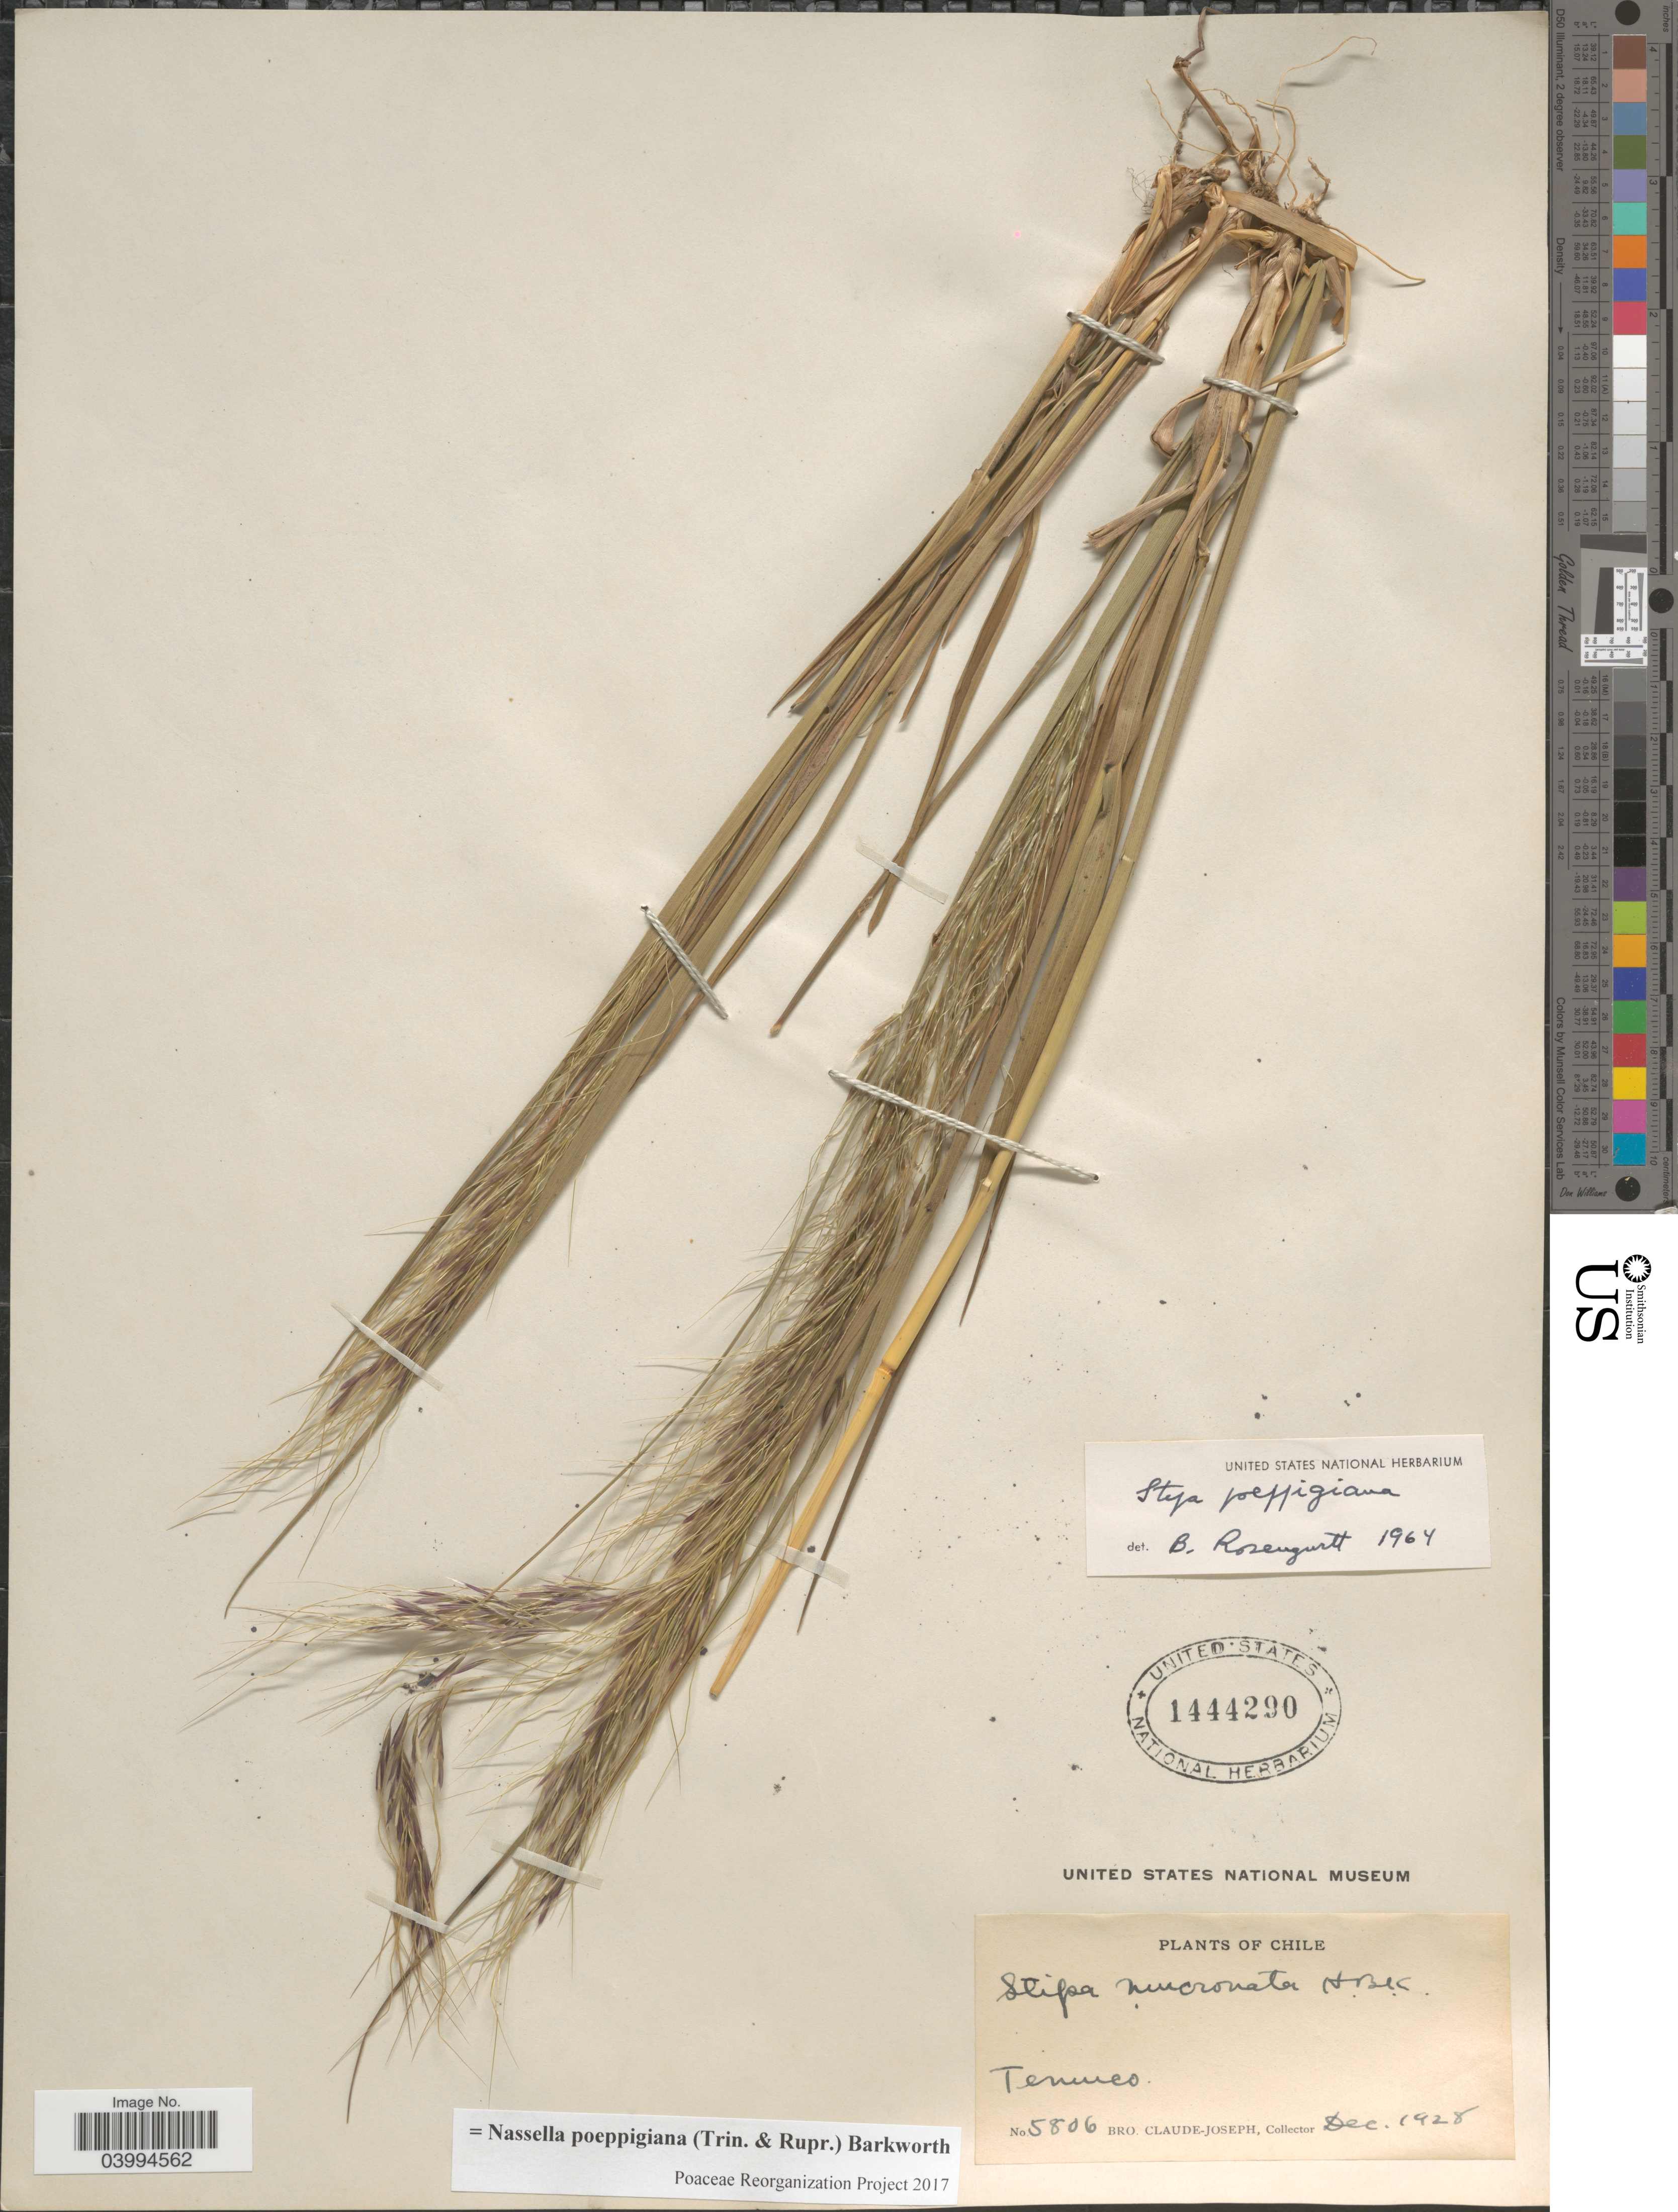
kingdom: Plantae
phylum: Tracheophyta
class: Liliopsida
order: Poales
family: Poaceae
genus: Nassella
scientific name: Nassella poeppigiana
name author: (Trin. & Rupr.) Barkworth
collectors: Bro. Claude-Joseph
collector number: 5806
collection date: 1928-12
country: Chile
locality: Temuco.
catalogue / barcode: US 1444290